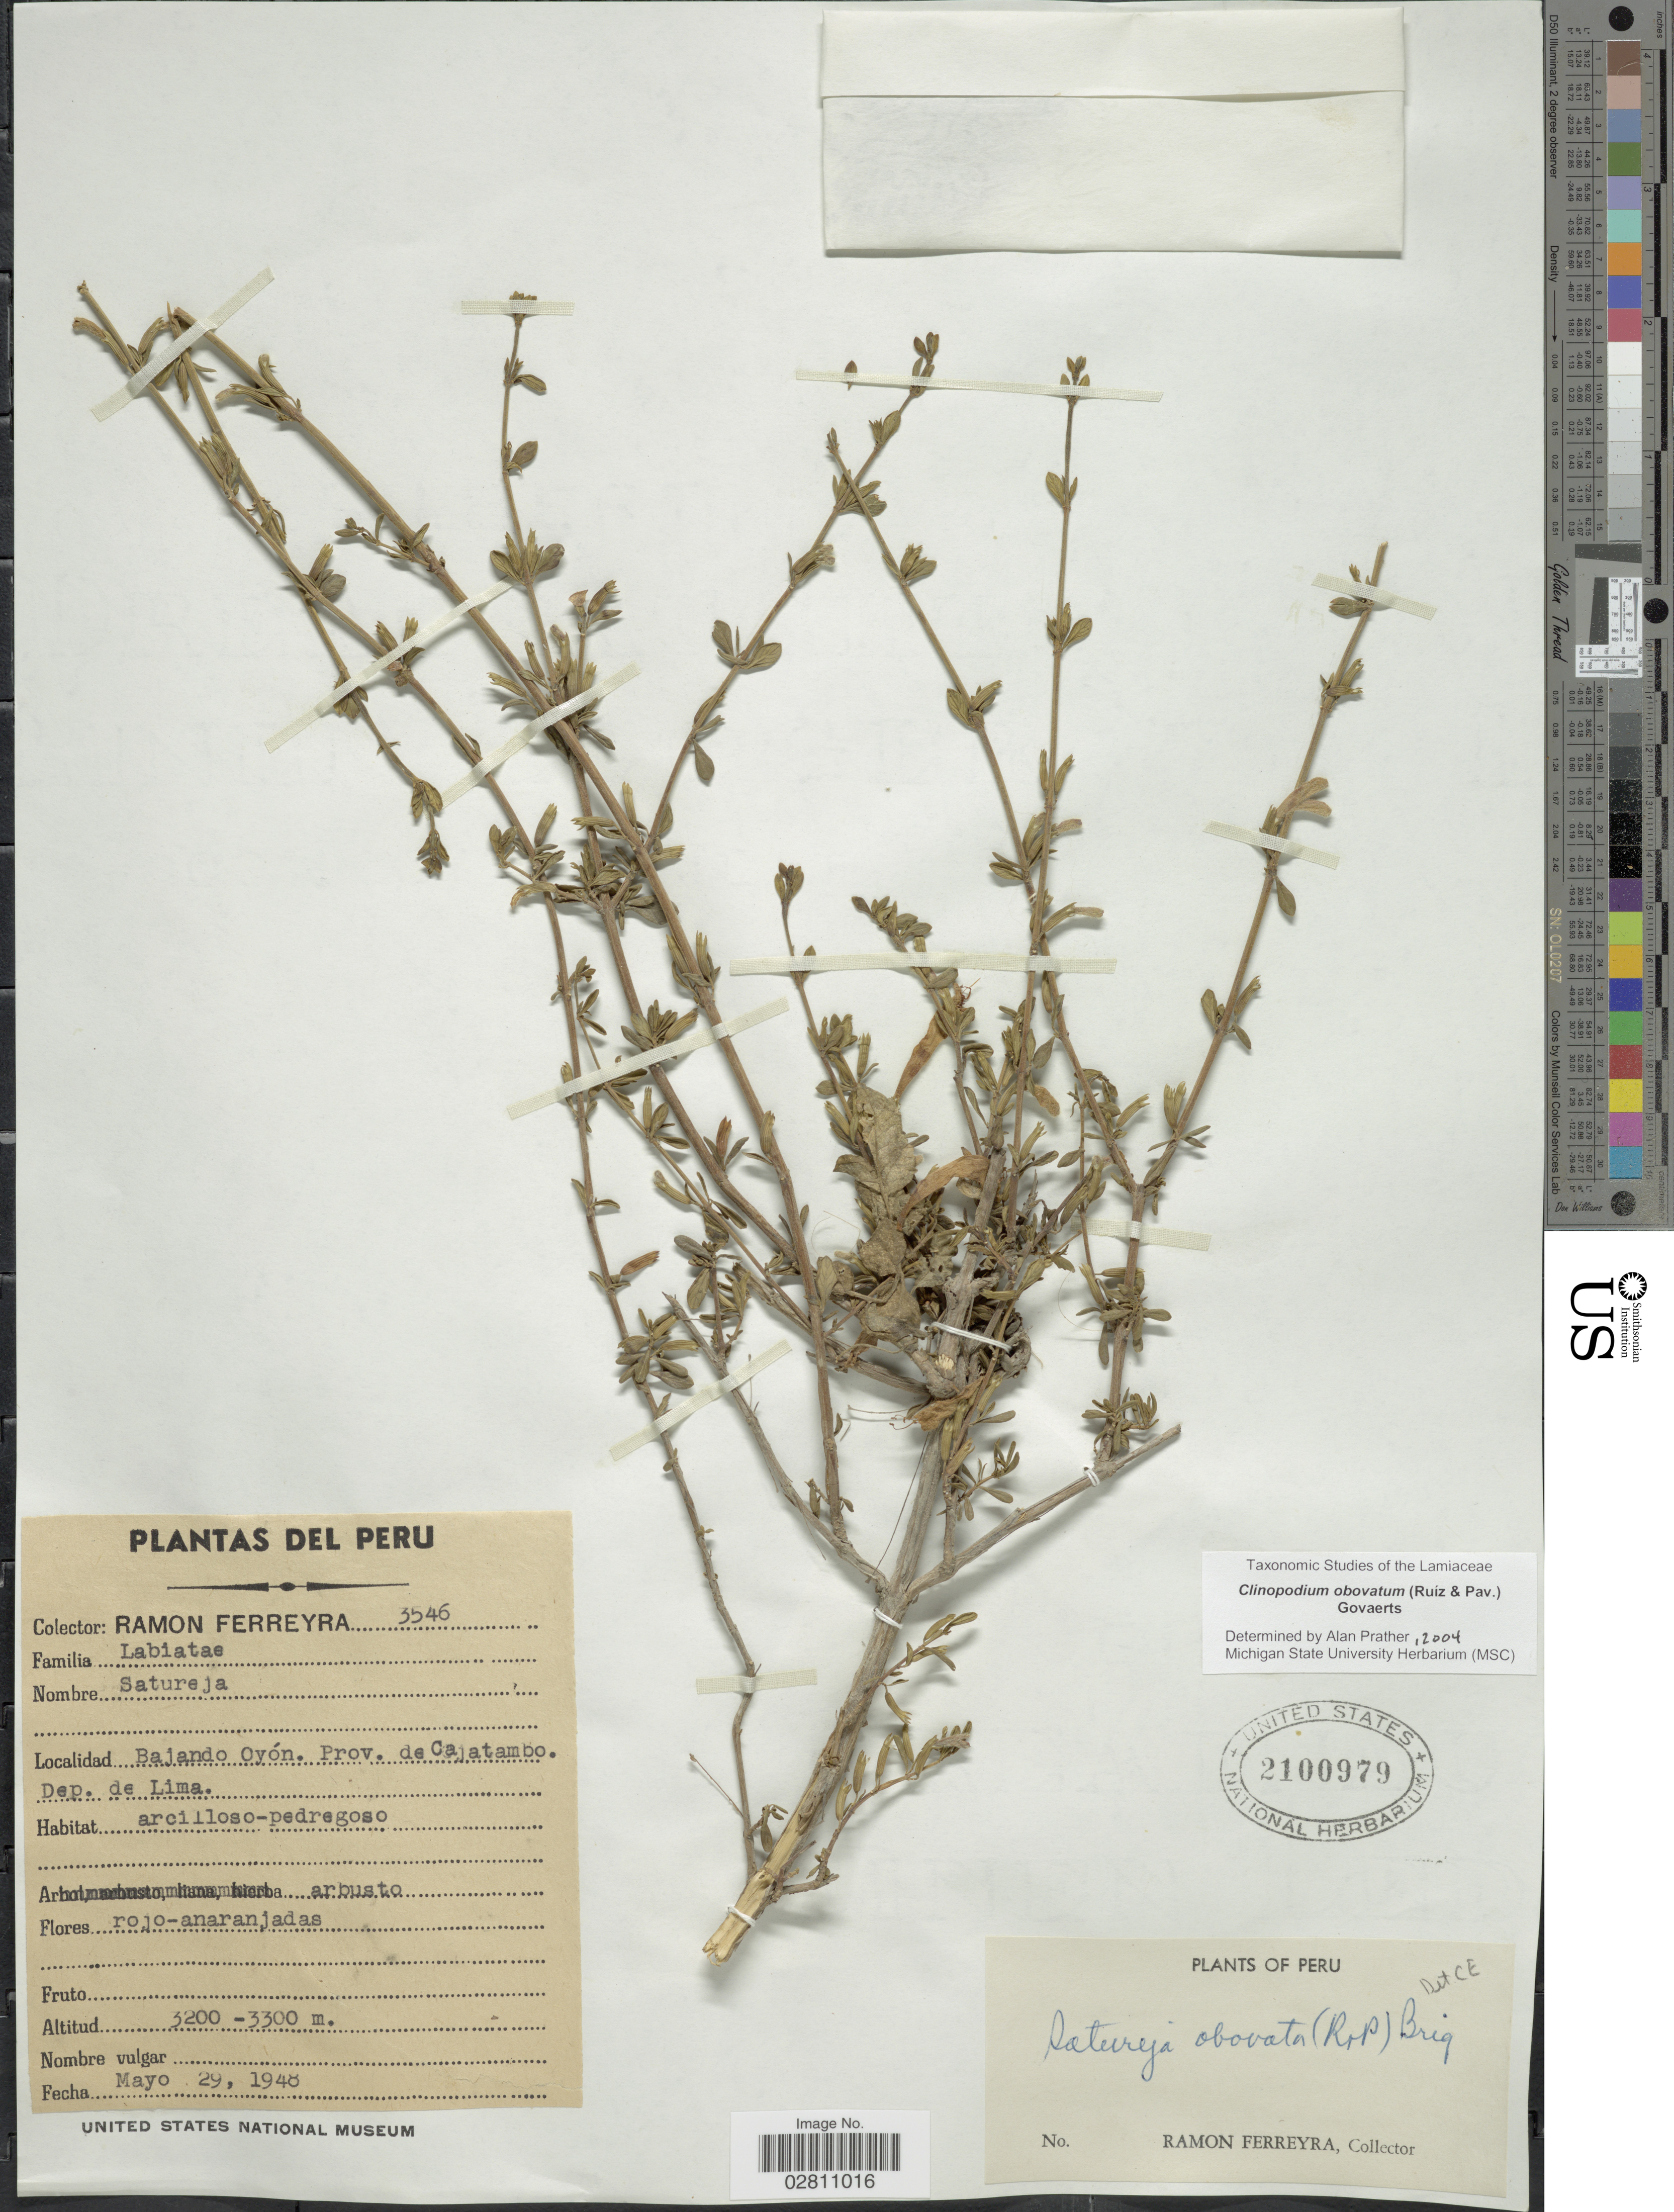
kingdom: Plantae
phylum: Tracheophyta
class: Magnoliopsida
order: Lamiales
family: Lamiaceae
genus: Clinopodium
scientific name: Clinopodium obovatum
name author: (Ruiz & Pav.) Govaerts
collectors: R. A. Ferreyra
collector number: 3546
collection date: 1948-05-29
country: Peru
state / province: Lima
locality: Bajando Oyón, Prov. de Cajatambo, Dep. de Lima.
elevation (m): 3200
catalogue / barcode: US 2100979